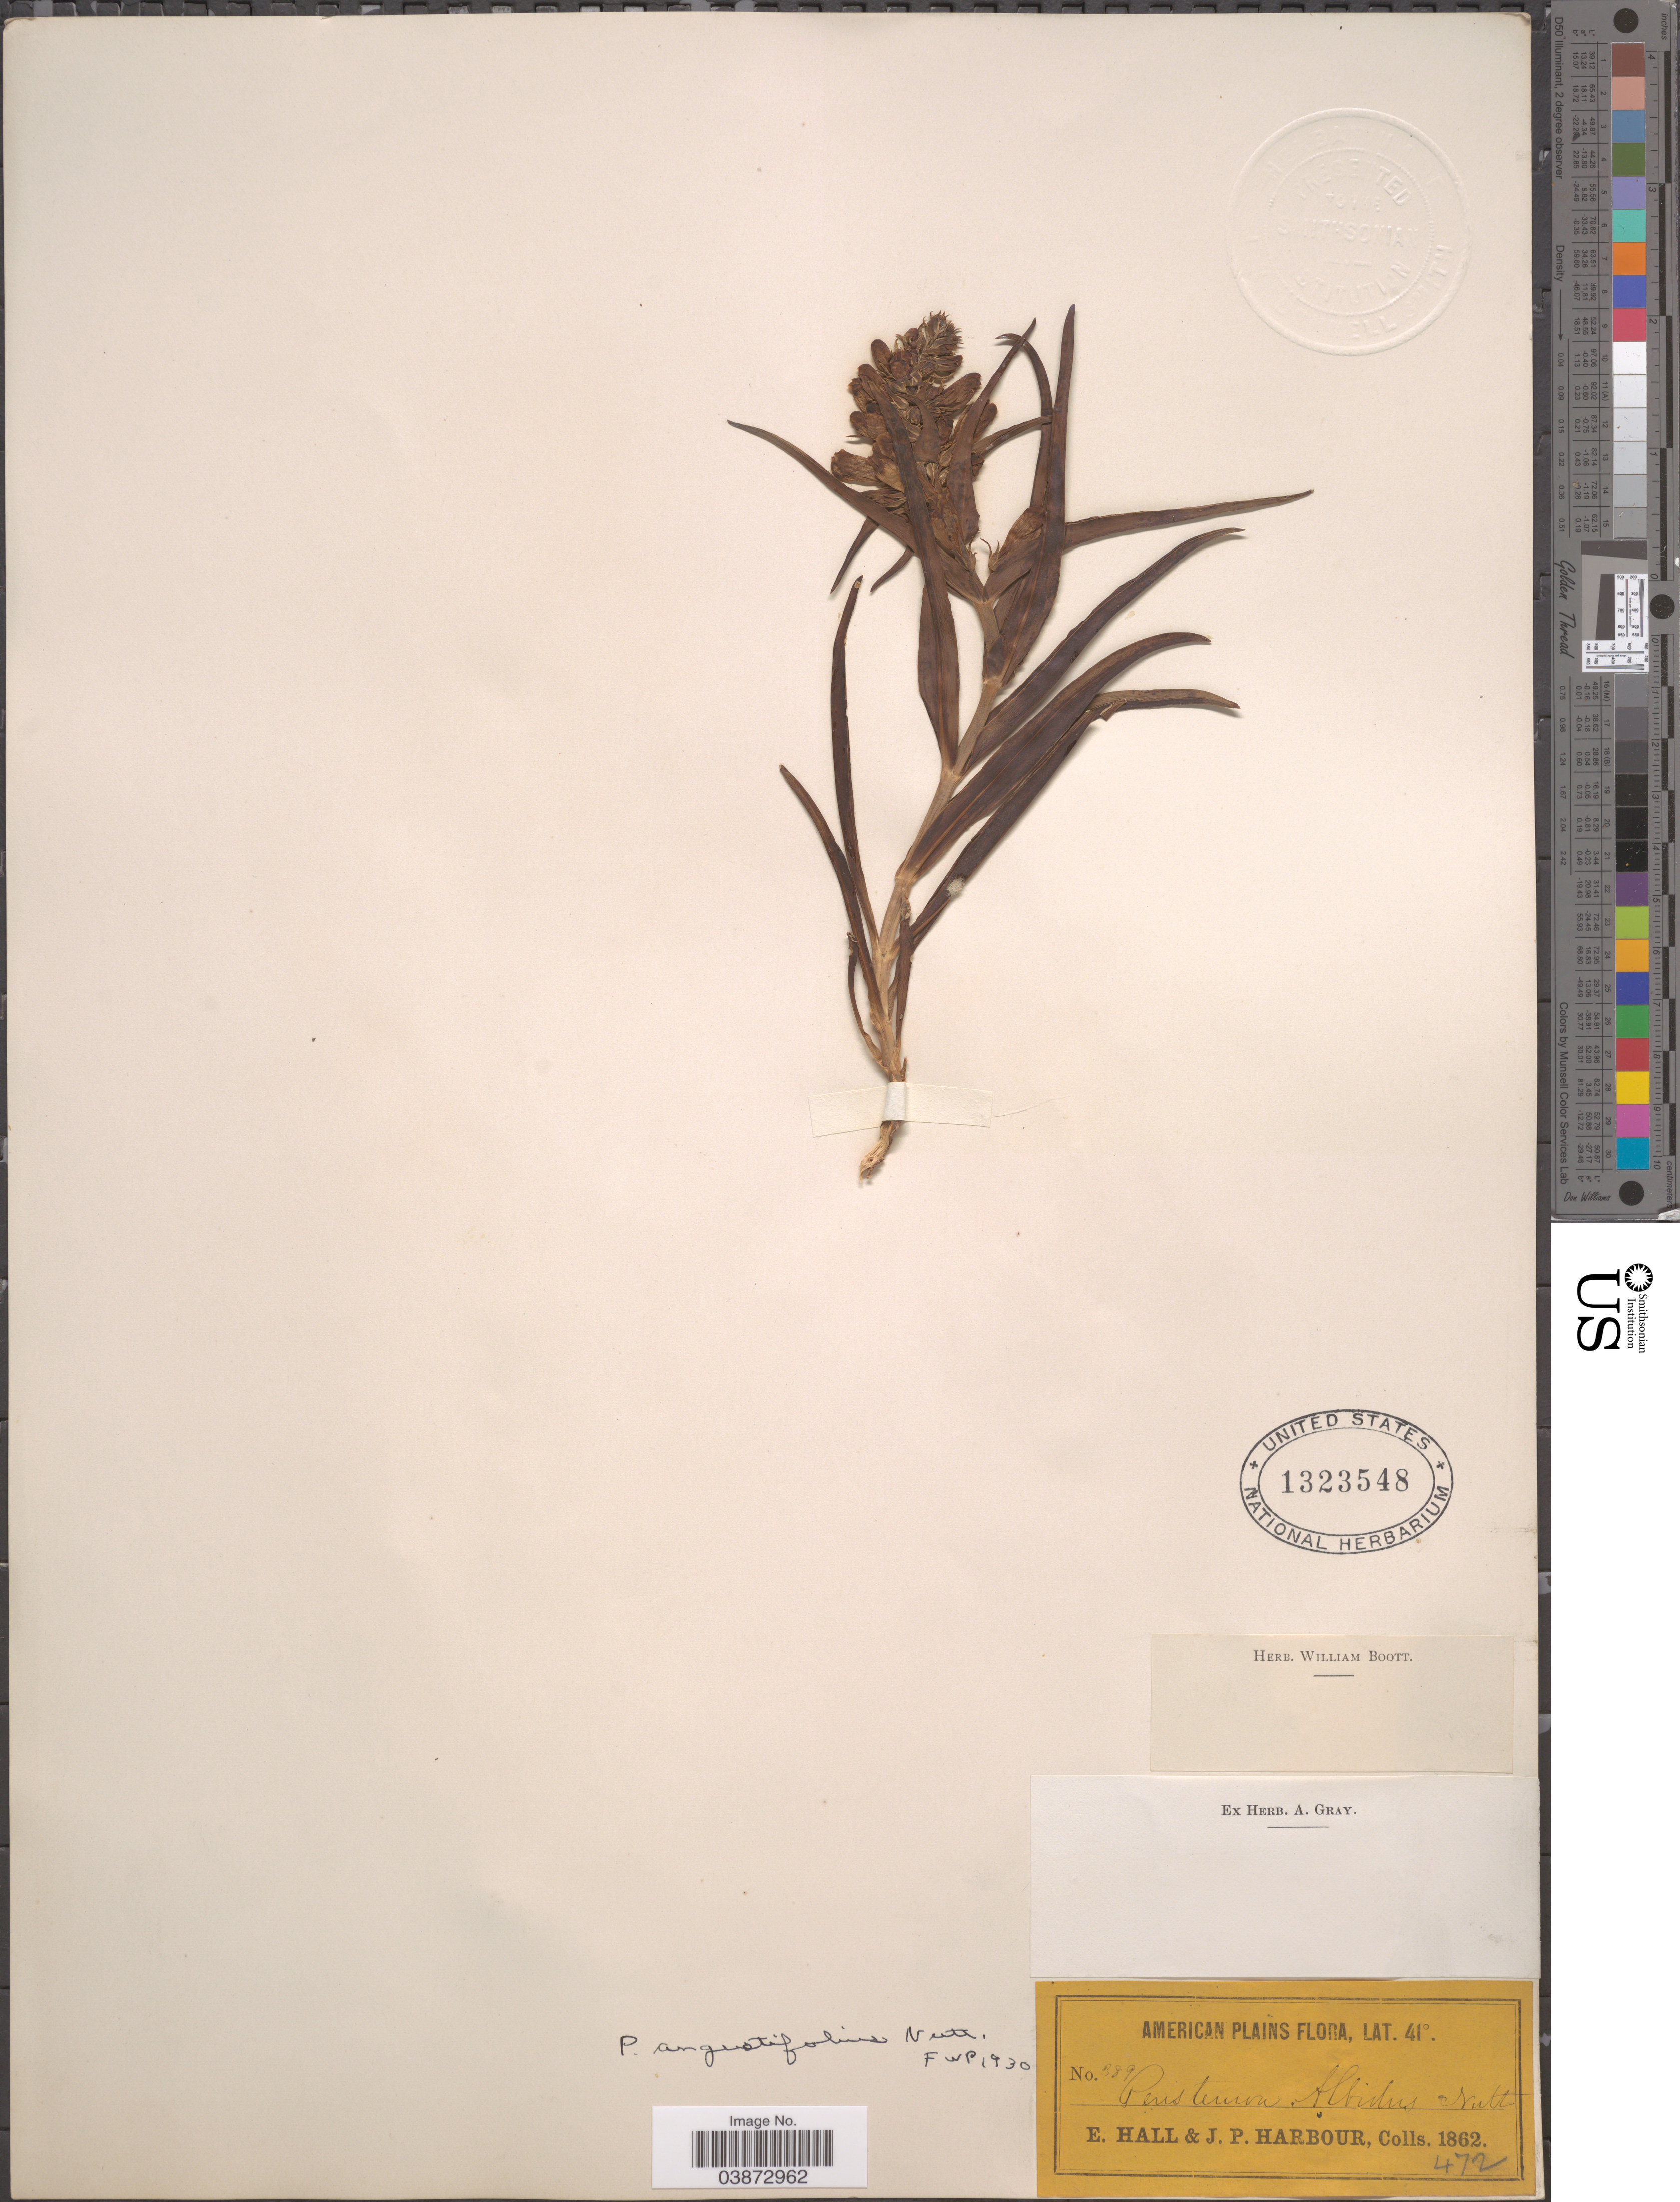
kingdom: Plantae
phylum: Tracheophyta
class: Magnoliopsida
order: Lamiales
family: Plantaginaceae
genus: Penstemon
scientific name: Penstemon angustifolius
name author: Nutt. ex Pursh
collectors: E. Hall & J. Harbour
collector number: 389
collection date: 1862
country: United States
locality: American Plains.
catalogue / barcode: US 1323548